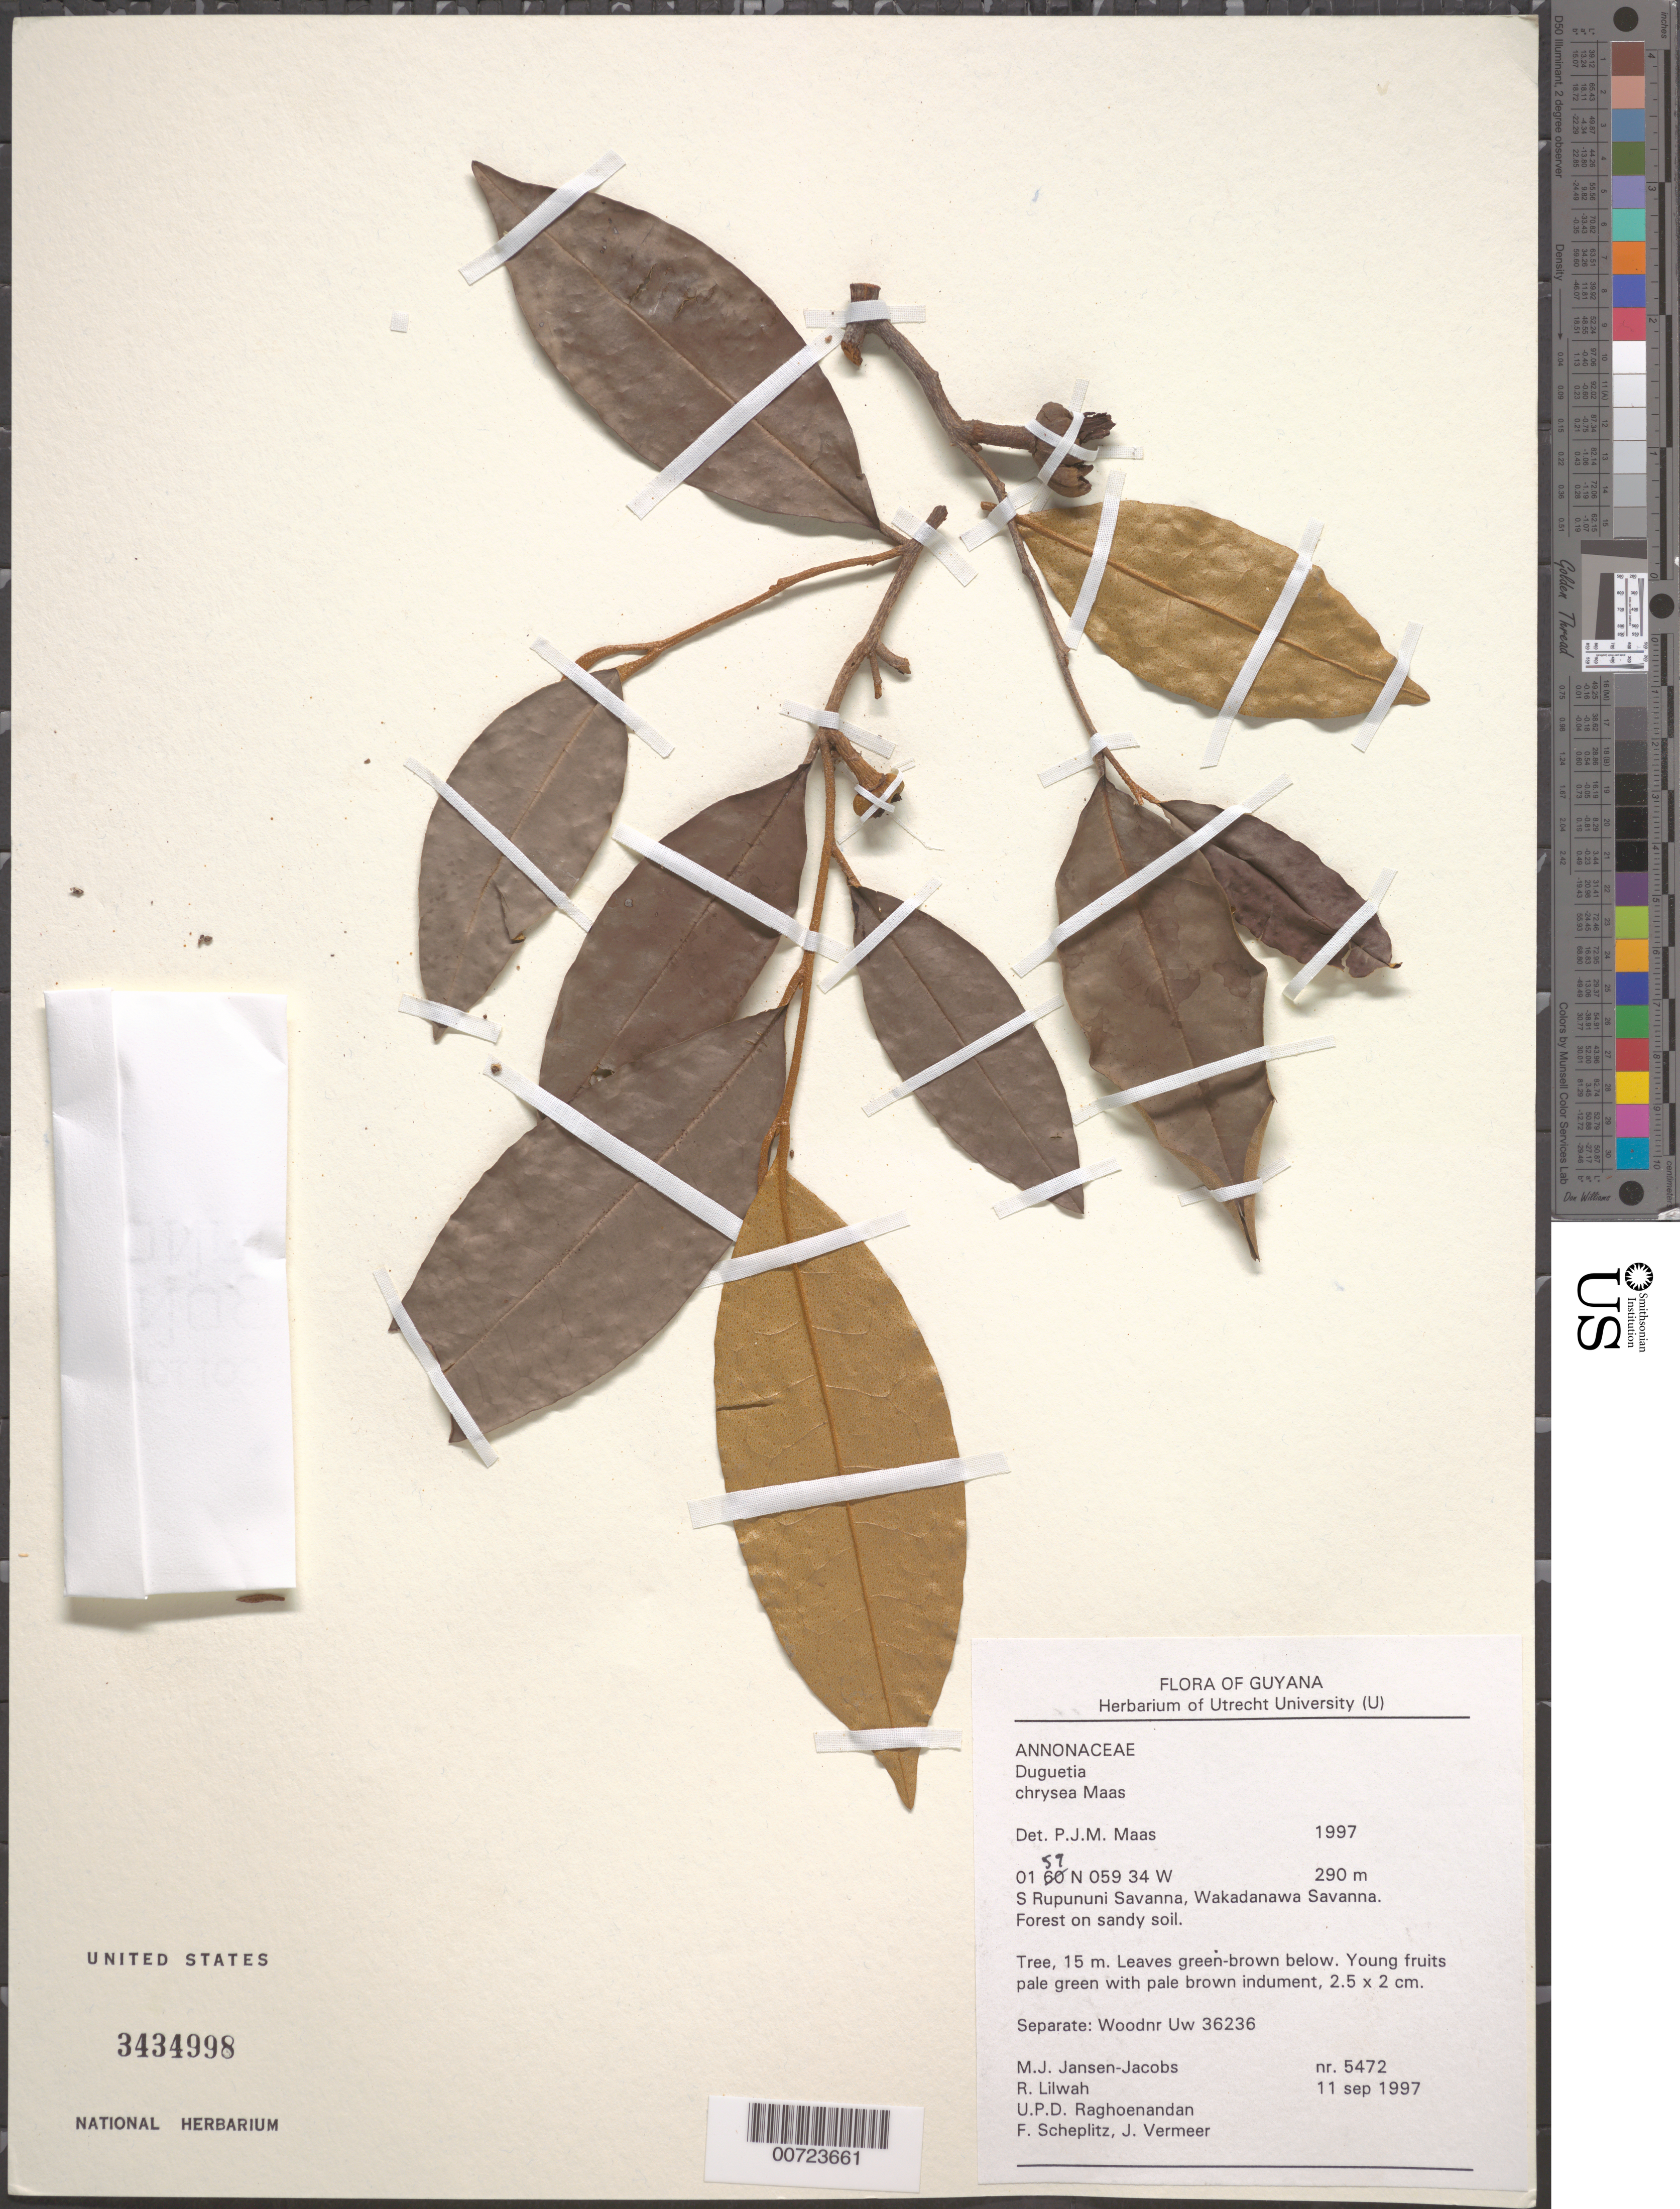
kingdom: Plantae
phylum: Tracheophyta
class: Magnoliopsida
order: Magnoliales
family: Annonaceae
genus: Duguetia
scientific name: Duguetia chrysea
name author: Maas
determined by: Maas, Paul J. M.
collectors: M. J. Jansen-Jacobs, R. Lilwah, U. Raghoenandan, F. Scheplitz & J. Vermeer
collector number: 5472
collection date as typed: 11-Sep-97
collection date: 1997-09-11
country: Guyana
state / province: U. Takutu-U. Essequibo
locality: S. Rupununi savanna, Wakadanawa Savanna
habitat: Forest on sandy soil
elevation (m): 290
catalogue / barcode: US 3434998